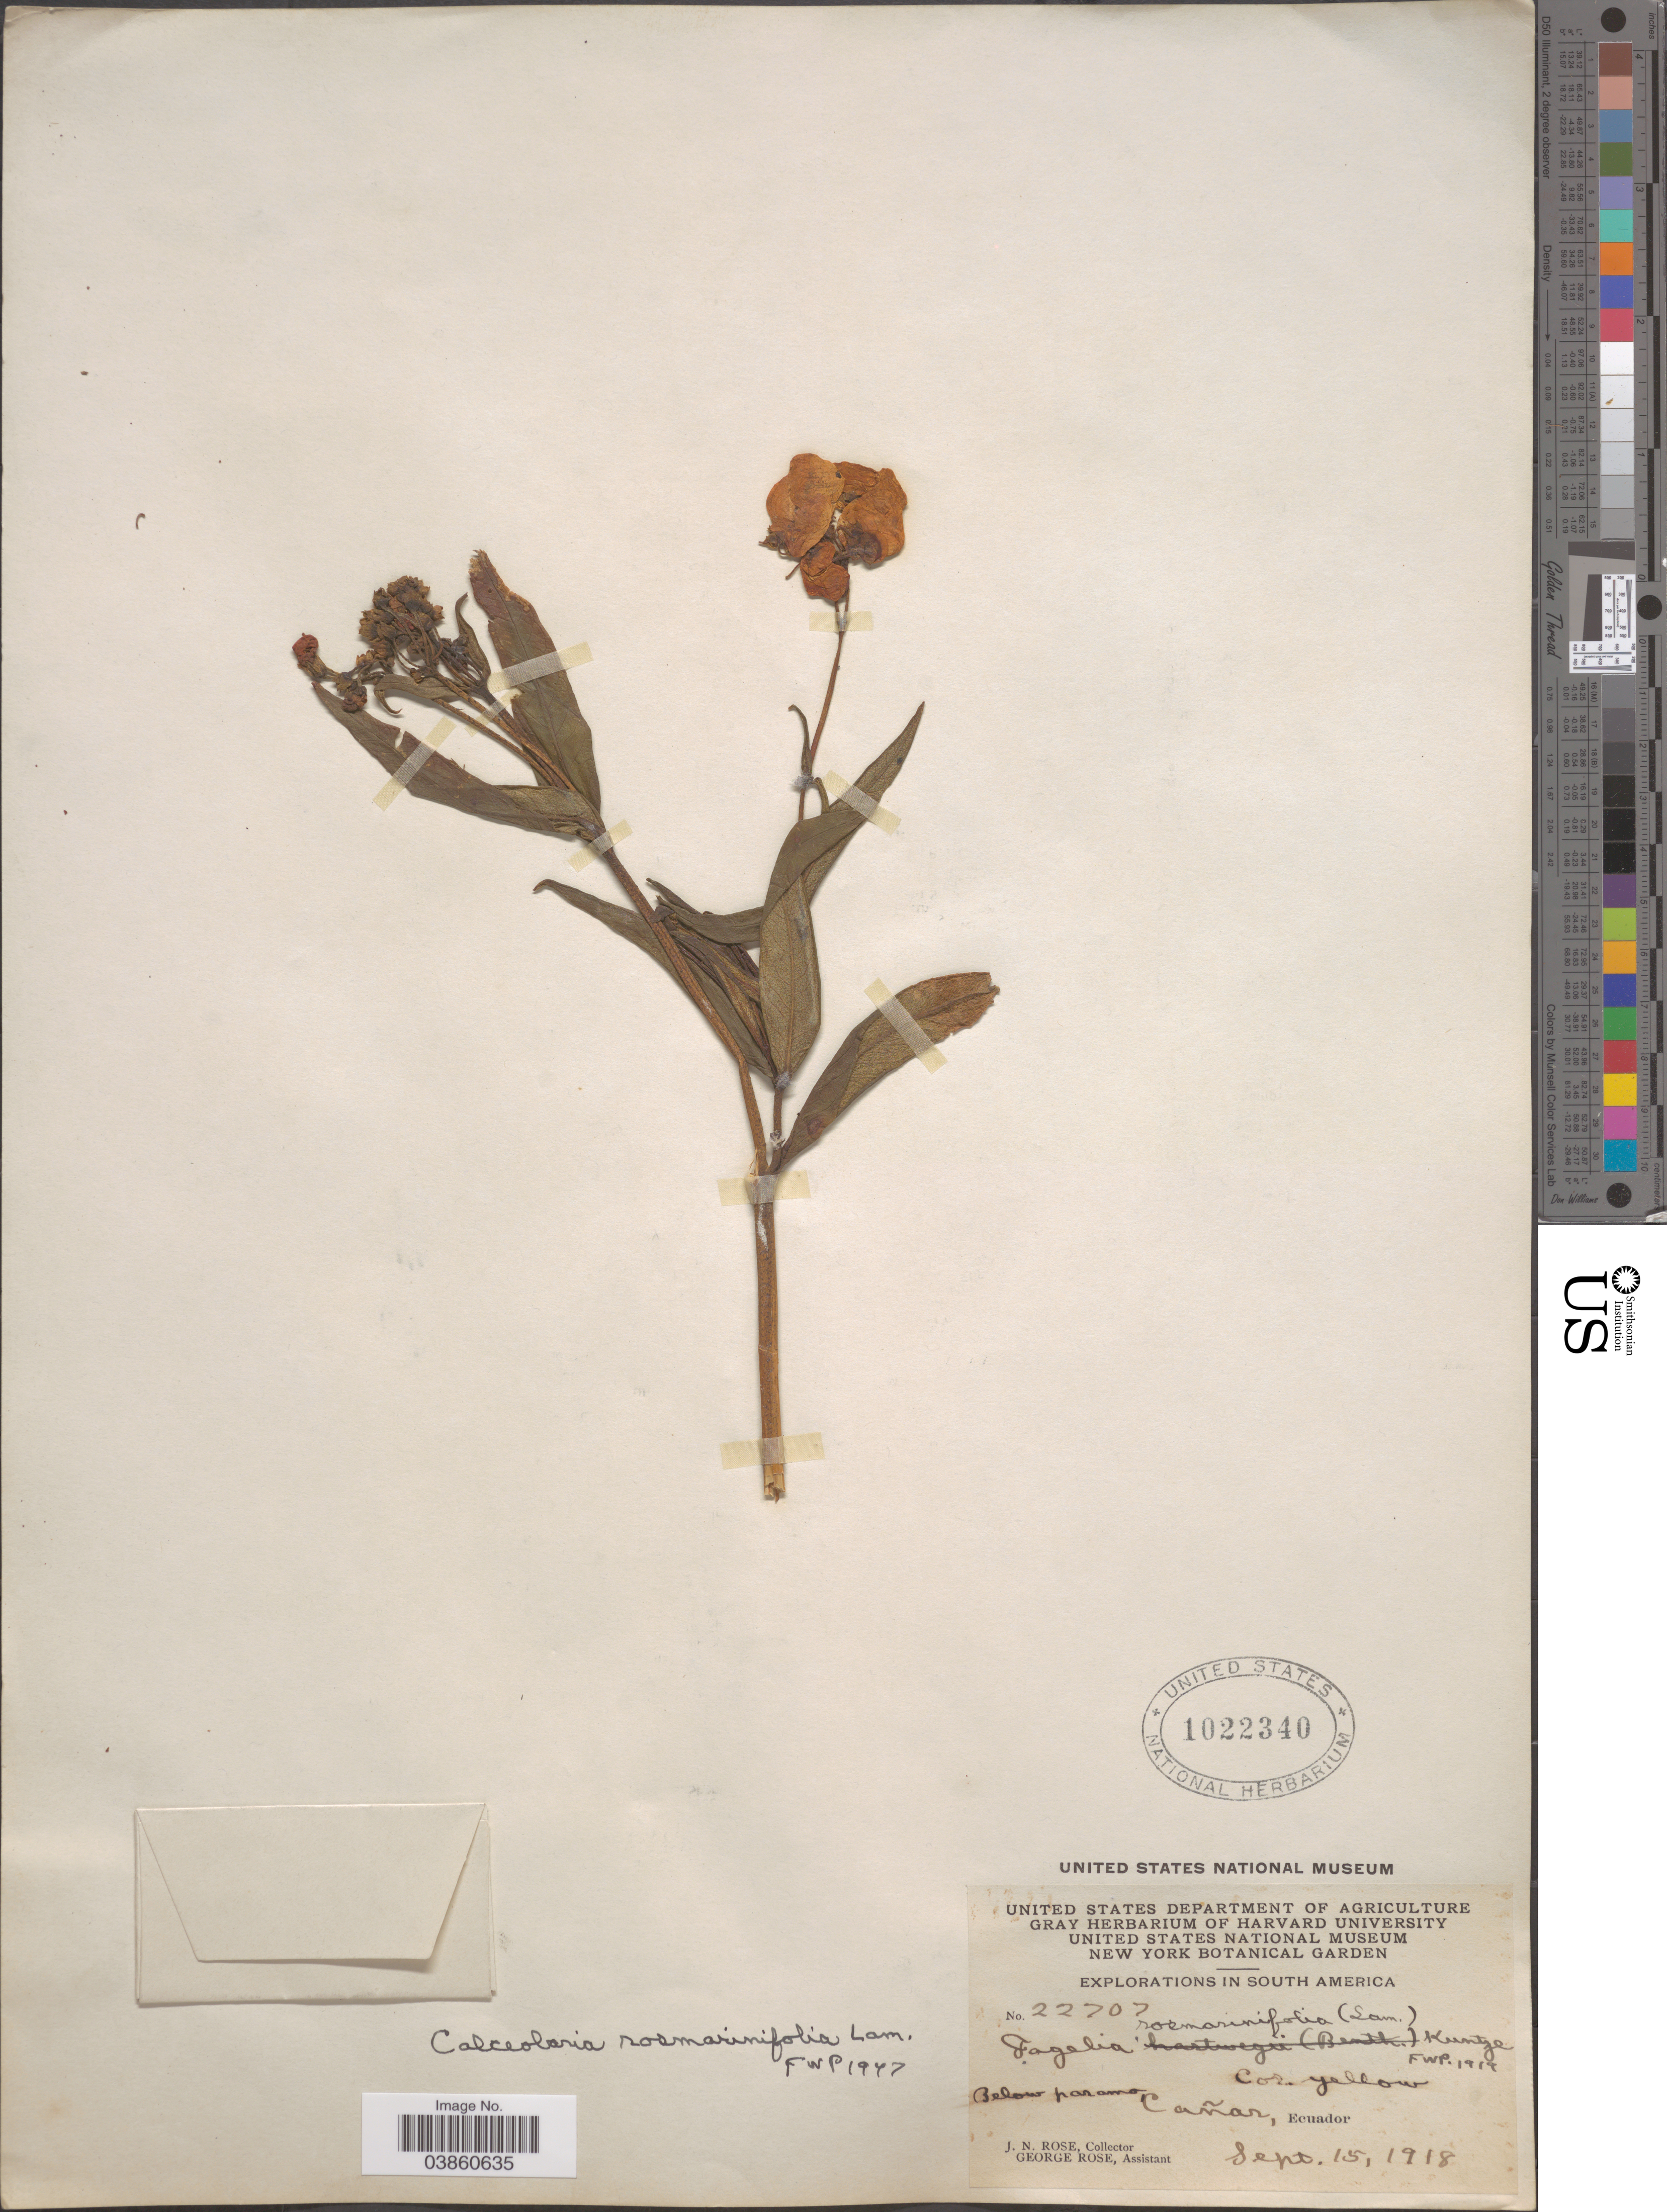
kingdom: Plantae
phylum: Tracheophyta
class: Magnoliopsida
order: Lamiales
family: Calceolariaceae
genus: Calceolaria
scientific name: Calceolaria rosmarinifolia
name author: Lam.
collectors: J. N. Rose & G. Rose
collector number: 22707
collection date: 1918-09-15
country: Ecuador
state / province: Cañar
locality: Below Paramo.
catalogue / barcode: US 1022340